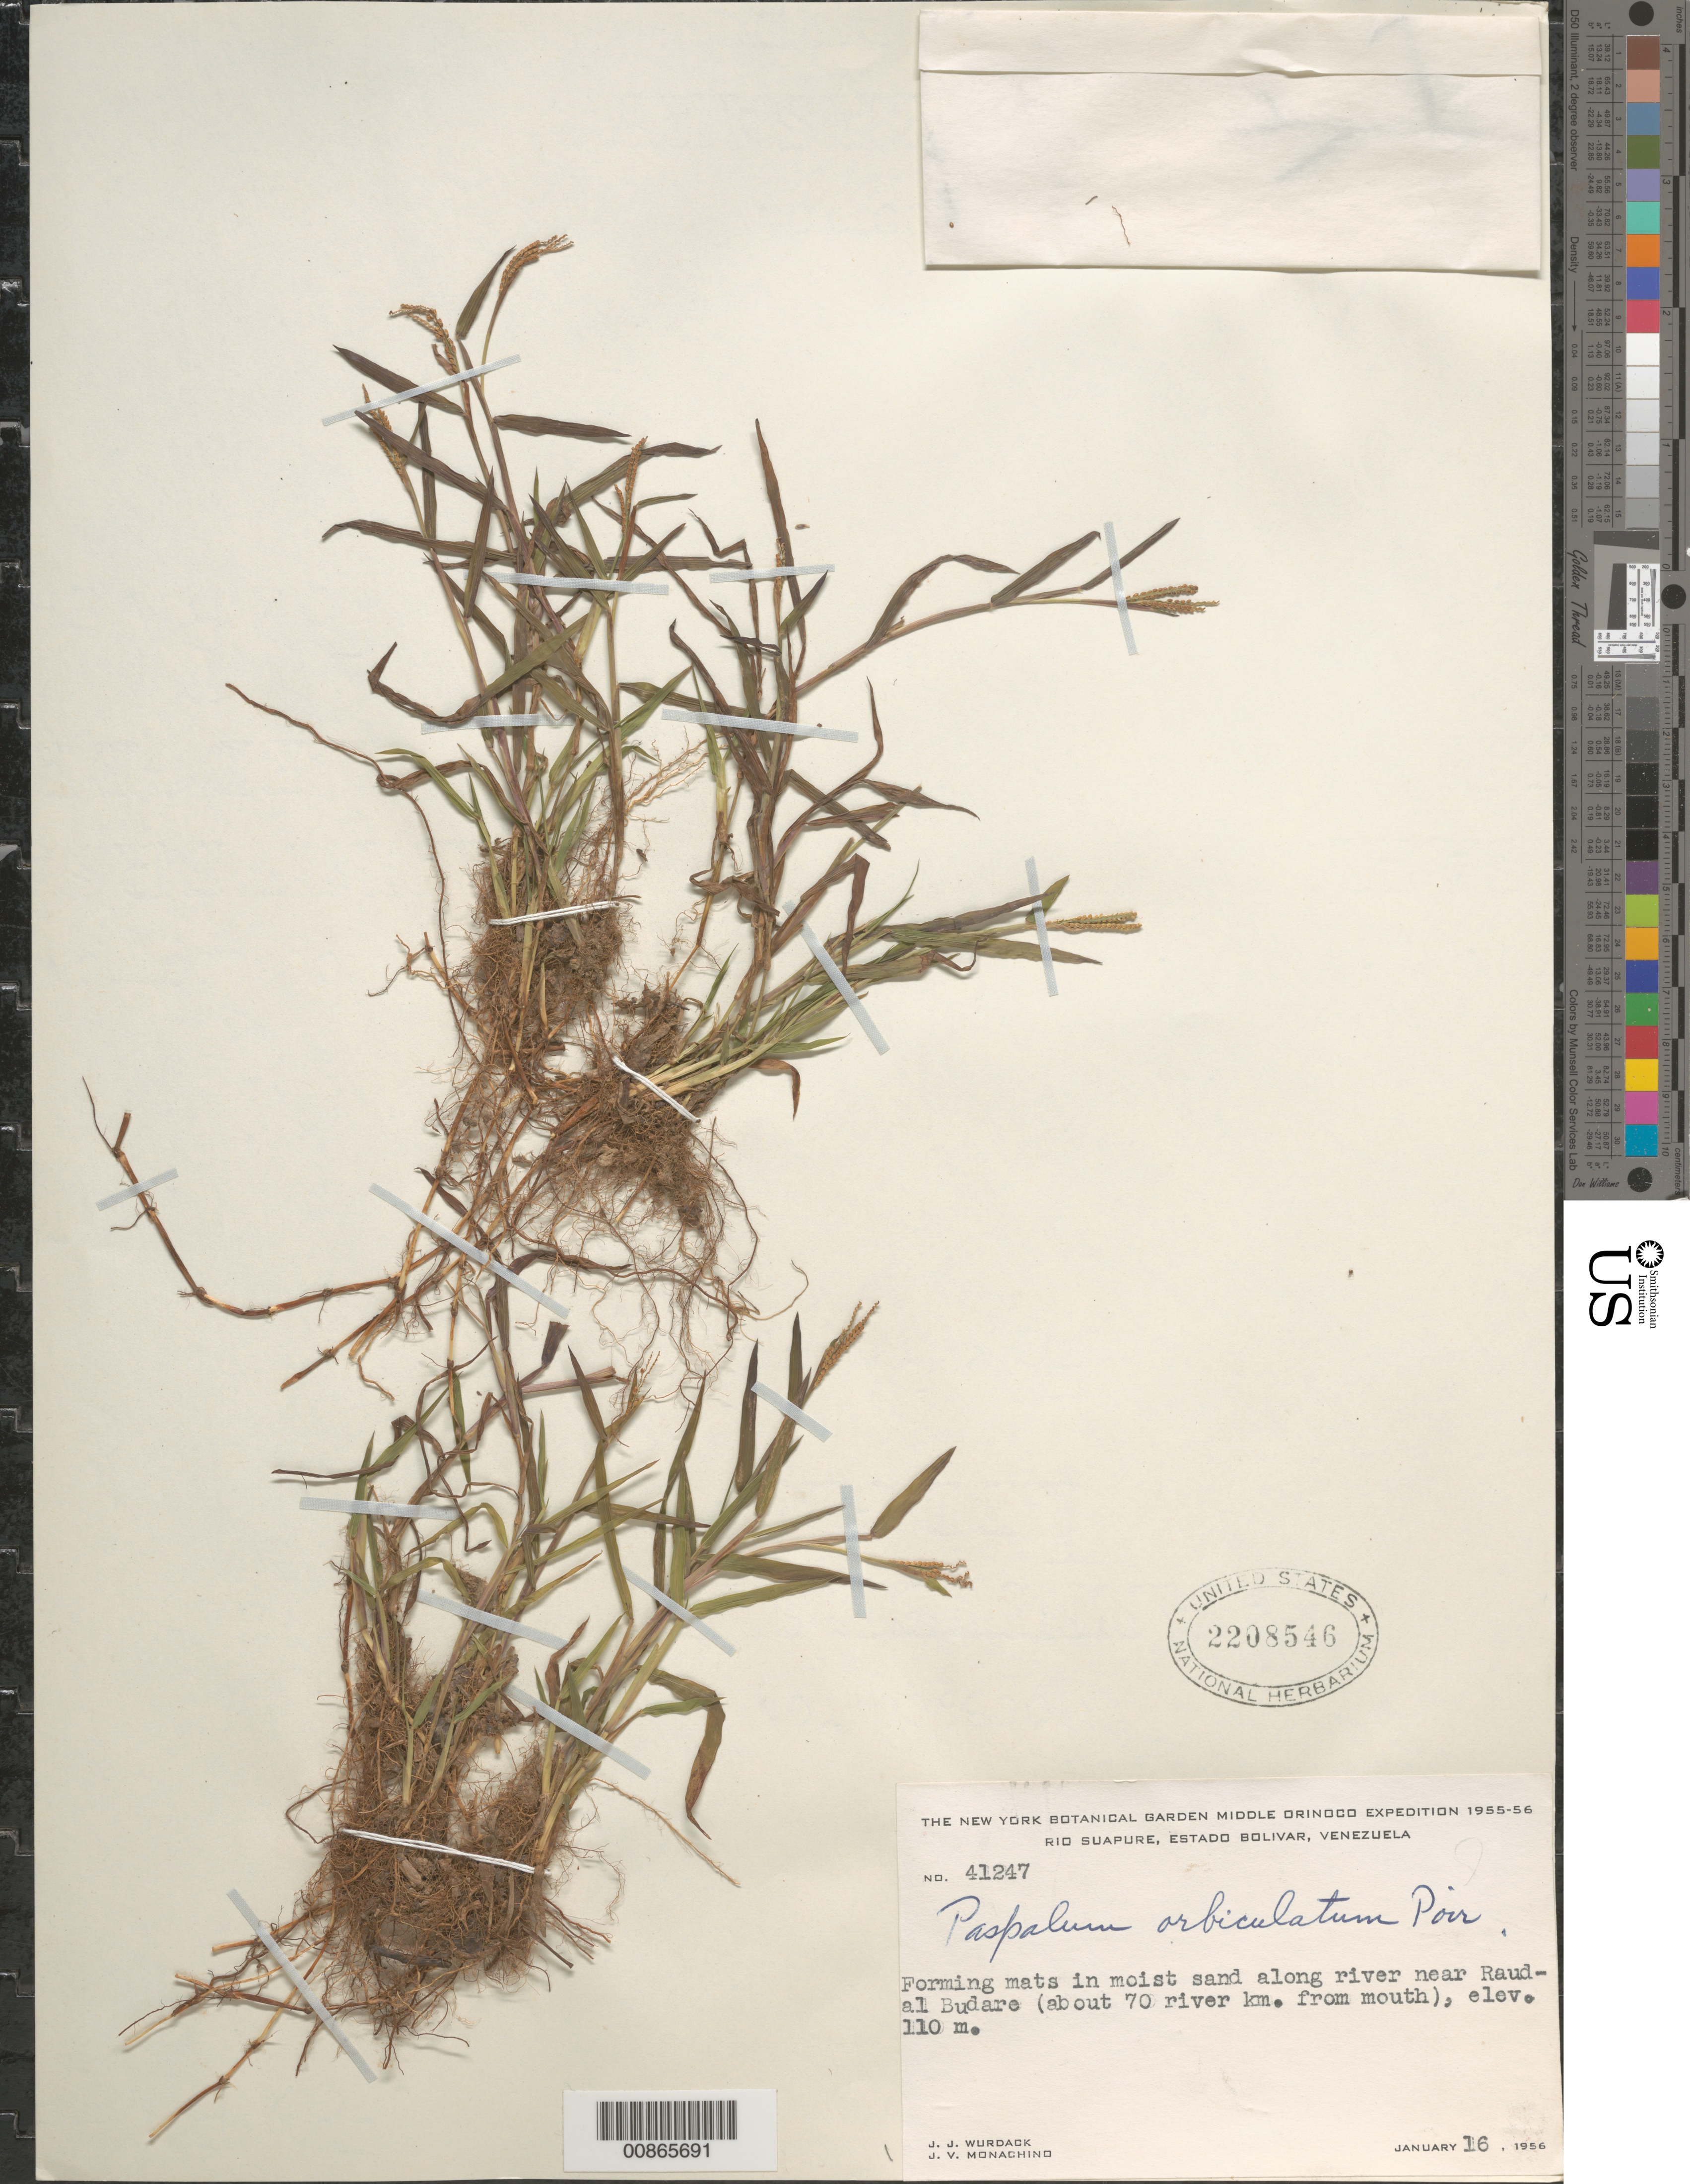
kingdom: Plantae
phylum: Tracheophyta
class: Liliopsida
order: Poales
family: Poaceae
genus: Paspalum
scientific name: Paspalum orbiculatum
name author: Poir.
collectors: J. J. Wurdack & J. V. Monachino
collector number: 41247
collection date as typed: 16-Jan-56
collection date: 1956-01-16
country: Venezuela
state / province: Bolívar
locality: Río Suapure, near Raudal Budare, 70 river km from mouth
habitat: Moist sand along river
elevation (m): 110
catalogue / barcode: US 2208546